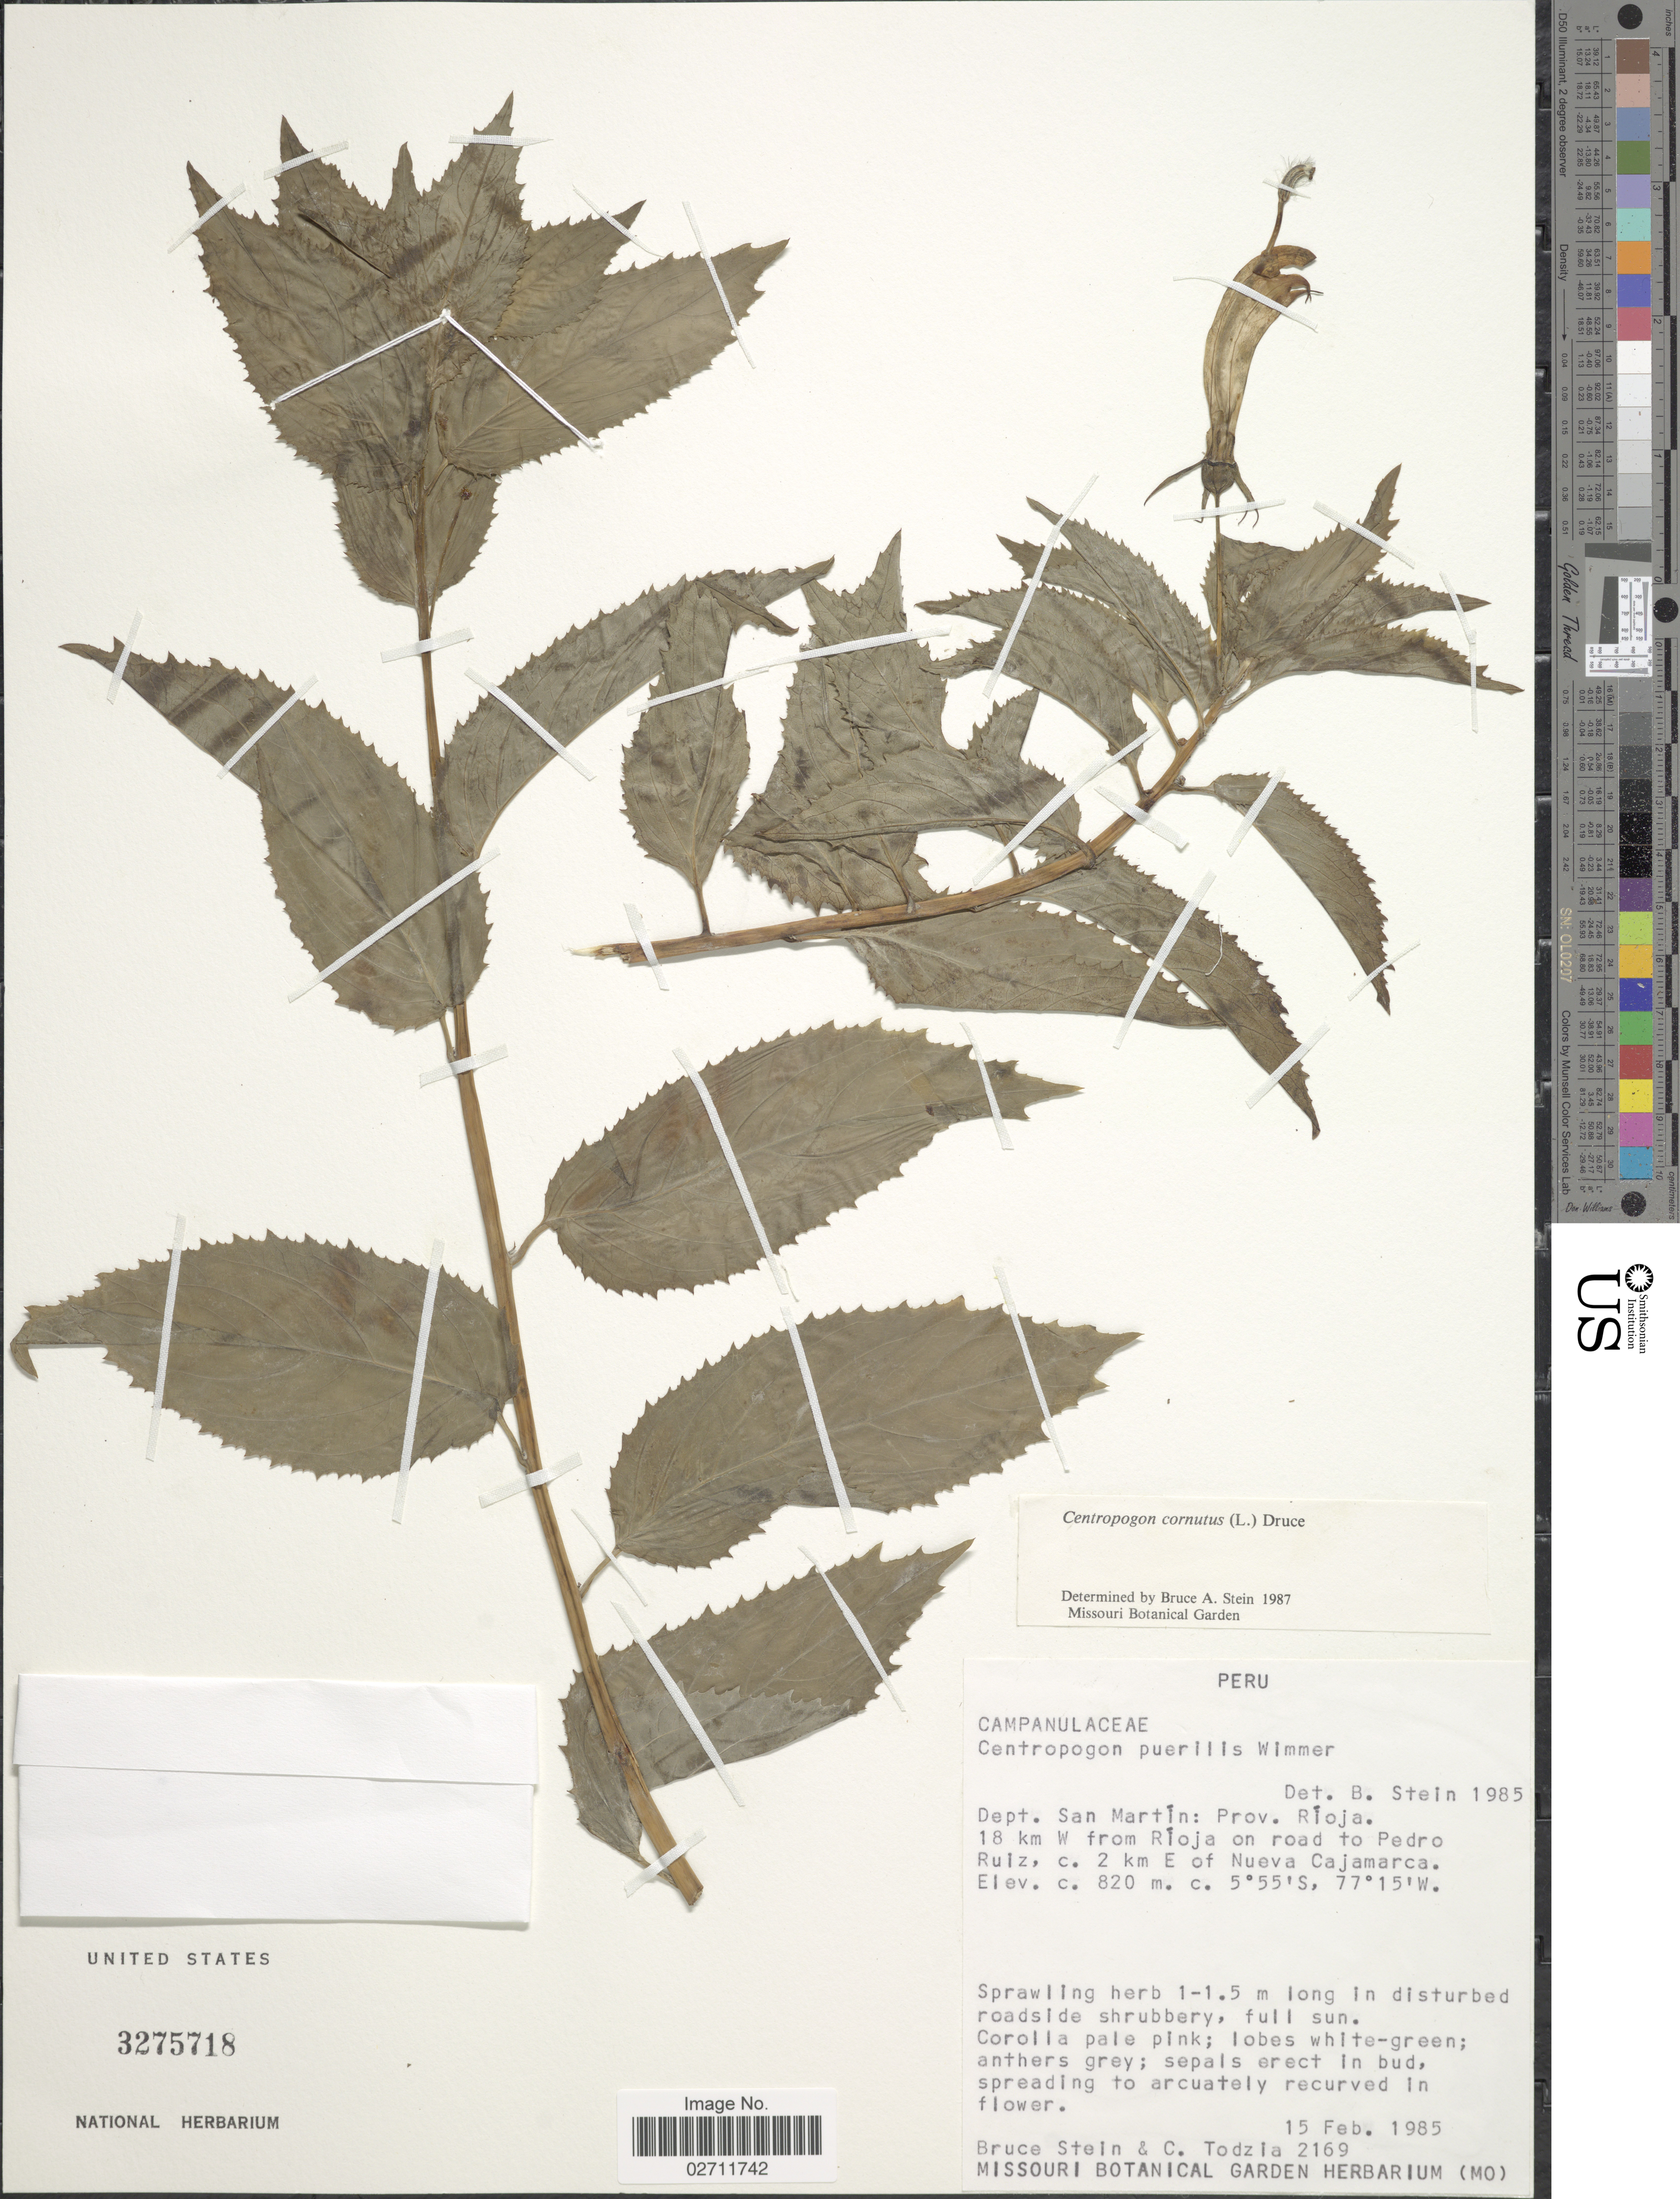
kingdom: Plantae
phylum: Tracheophyta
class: Magnoliopsida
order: Asterales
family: Campanulaceae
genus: Centropogon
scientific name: Centropogon cornutus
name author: (L.) Druce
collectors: B. A. Stein & C. A. Todzia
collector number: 2169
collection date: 1985-02-15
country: Peru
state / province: San Martín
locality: Prov. Rioja. 18 km W from Rioja on road to Pedro Ruiz, c. 2 km E of Nueva Cajamarca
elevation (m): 820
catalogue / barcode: US 3275718